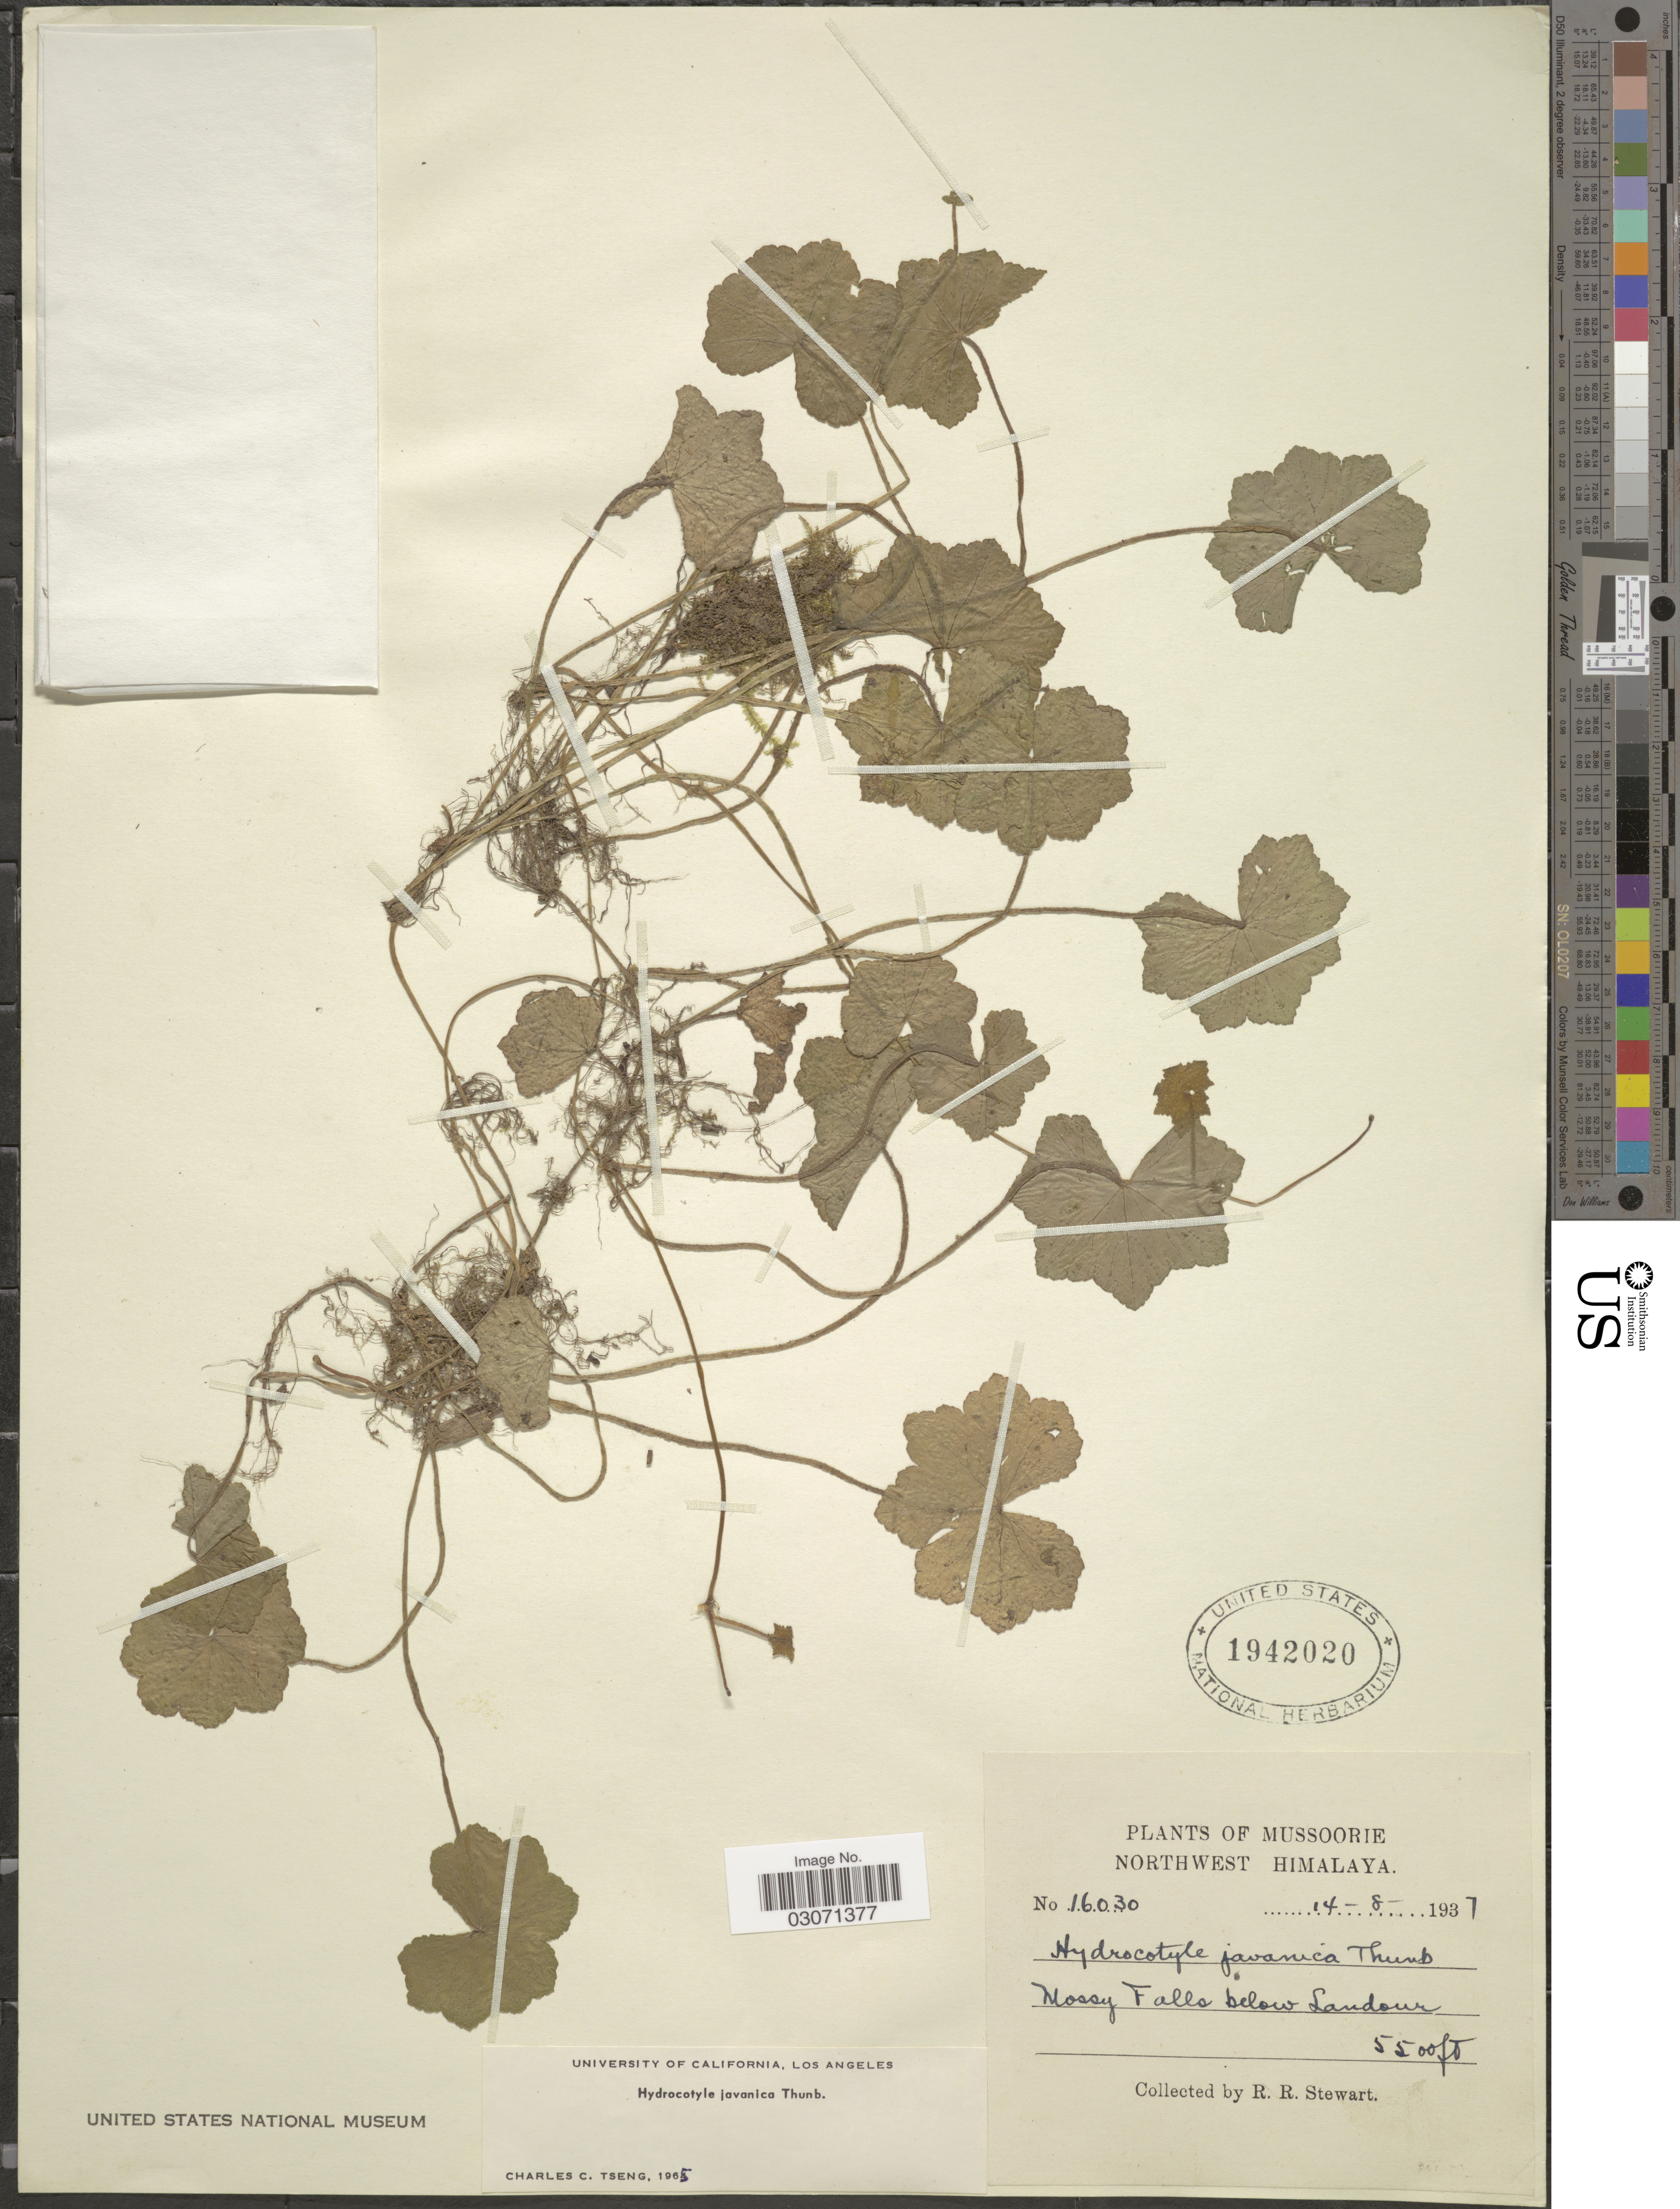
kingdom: Plantae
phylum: Tracheophyta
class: Magnoliopsida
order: Apiales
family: Araliaceae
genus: Hydrocotyle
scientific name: Hydrocotyle javanica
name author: Thunb.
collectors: R. Stewart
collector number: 16030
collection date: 1937-08-14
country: India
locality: Mussoorie. Northwest Himalaya. Mossy Falls below Landour.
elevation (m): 1676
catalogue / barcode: US 1942020